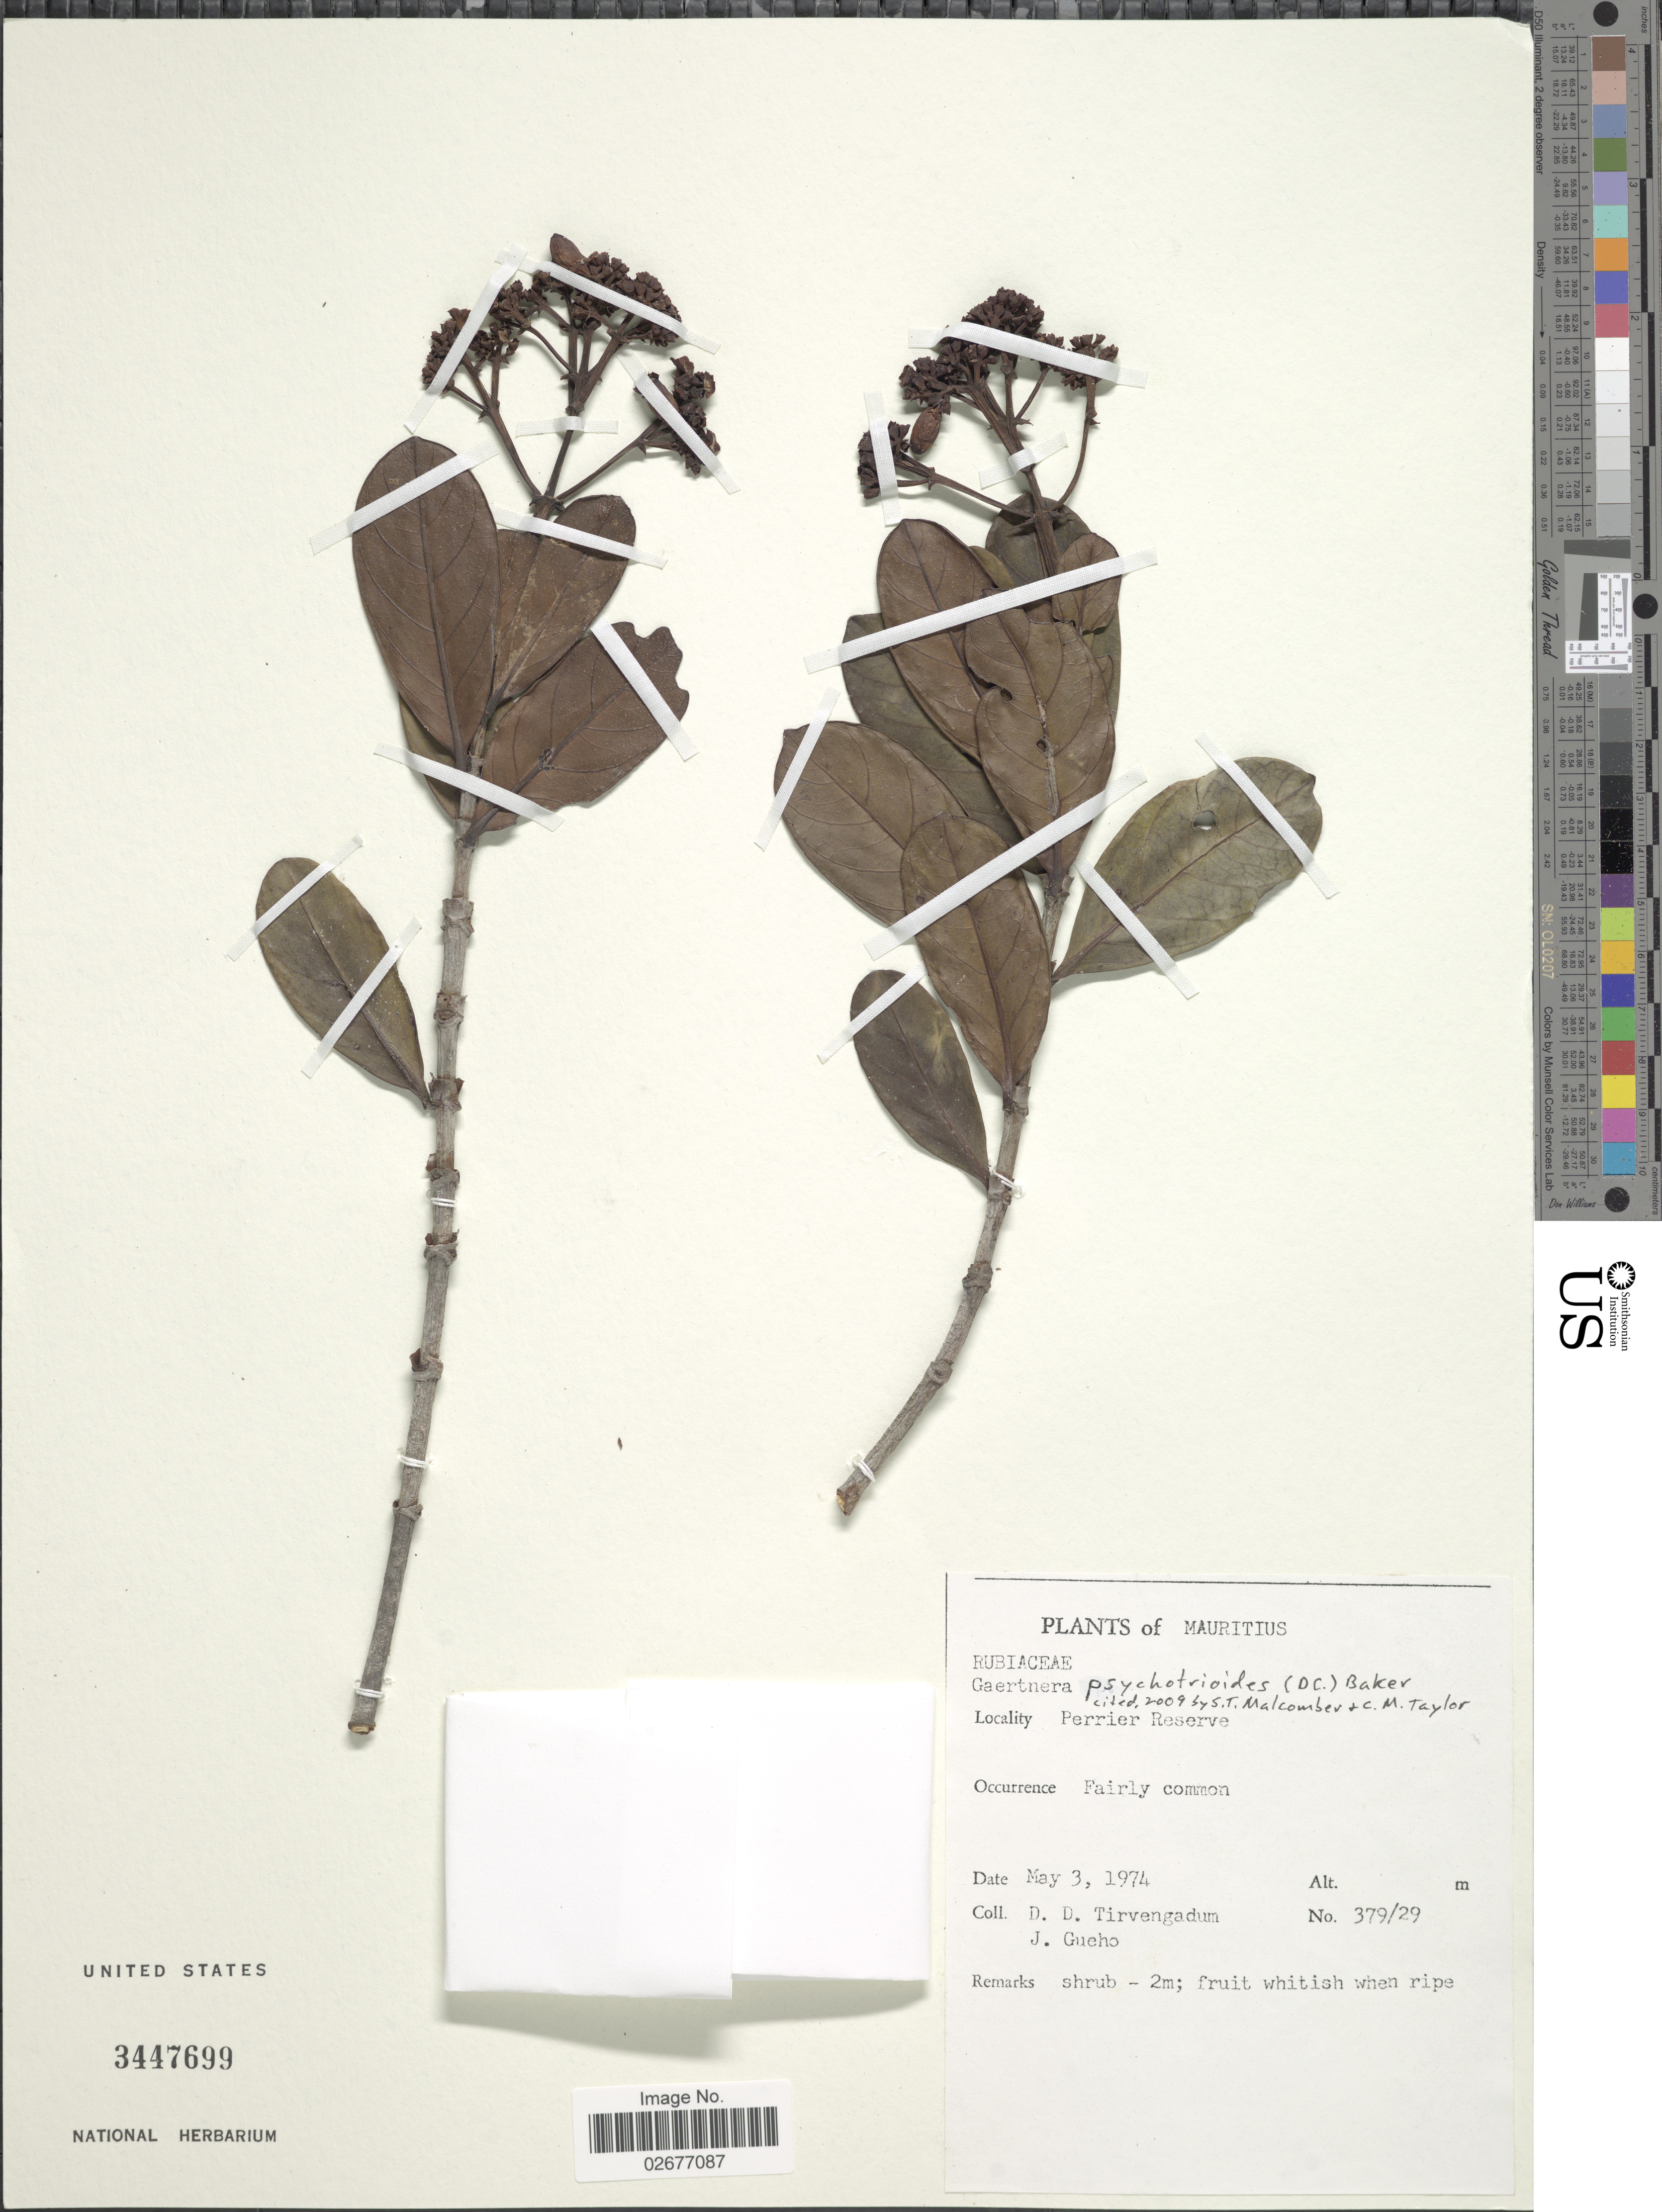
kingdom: Plantae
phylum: Tracheophyta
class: Magnoliopsida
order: Gentianales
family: Rubiaceae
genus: Gaertnera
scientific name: Gaertnera psychotrioides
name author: (DC.) Baker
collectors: D. Tirvengadum & J. Guého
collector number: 379/29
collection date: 1974-05-03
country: Mauritius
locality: Perrier Reserve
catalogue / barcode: US 3447699